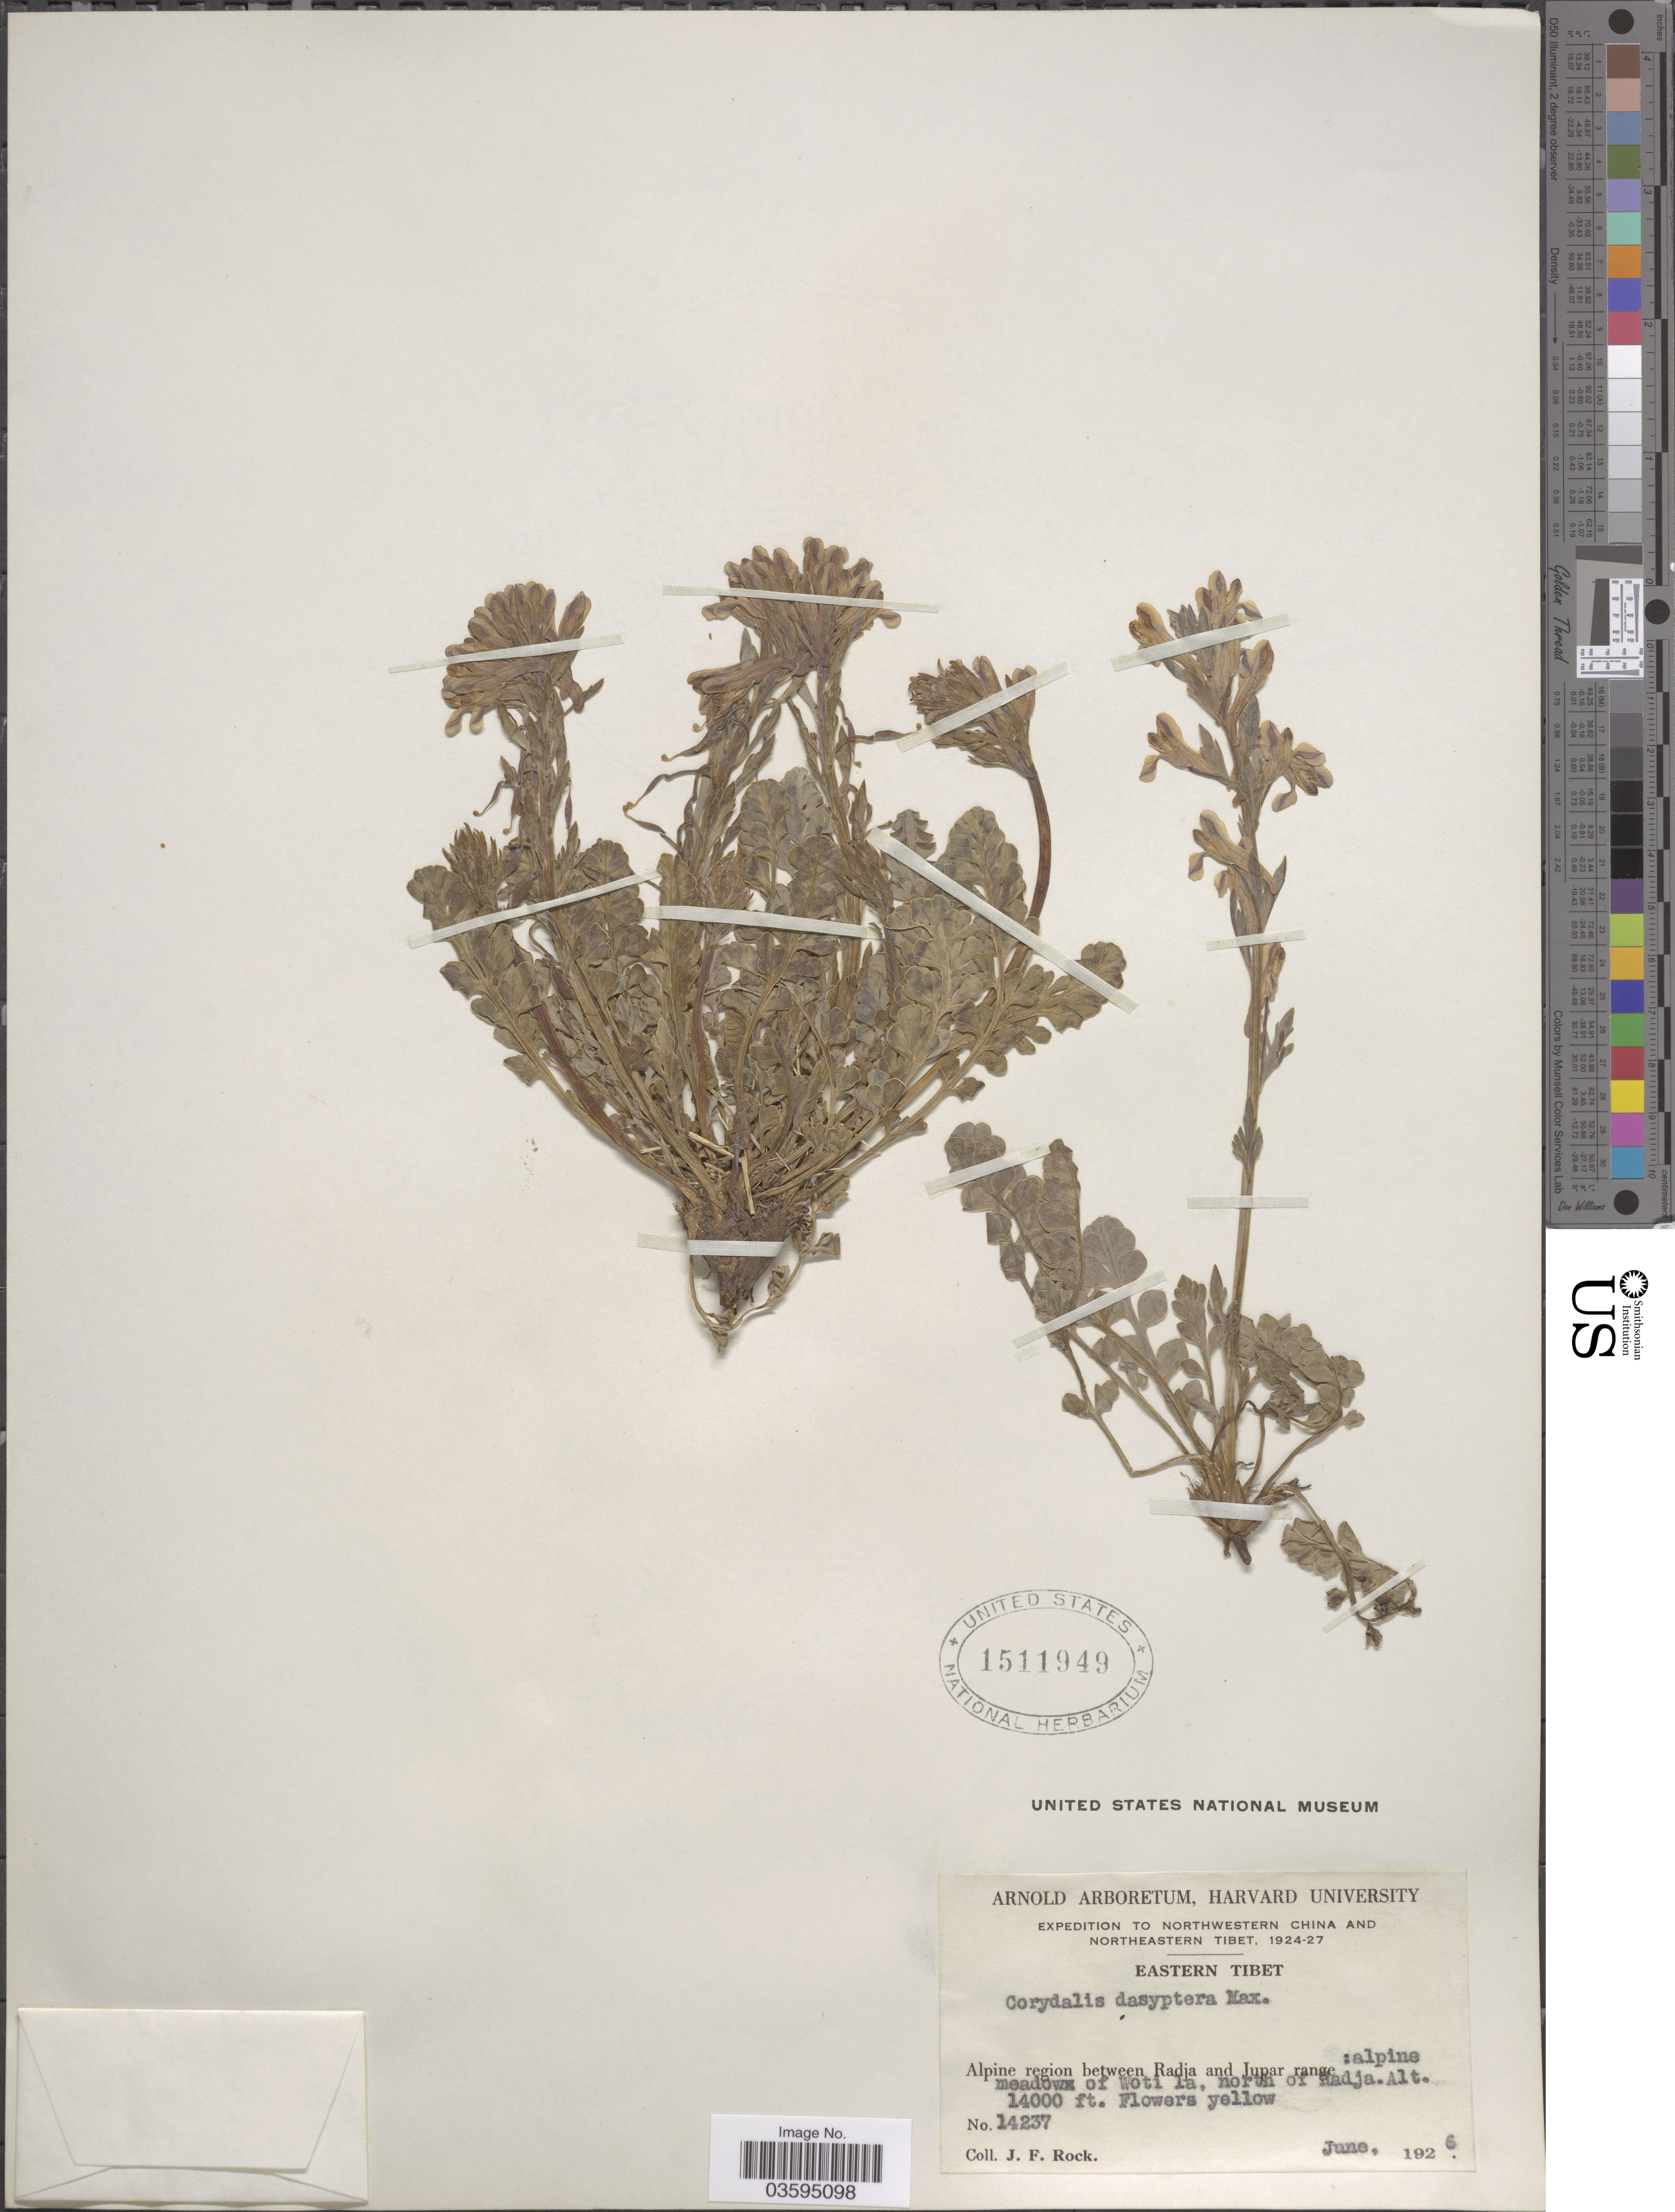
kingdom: Plantae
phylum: Tracheophyta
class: Magnoliopsida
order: Ranunculales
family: Papaveraceae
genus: Corydalis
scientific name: Corydalis dasyptera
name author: Maxim.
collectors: J. Rock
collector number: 14237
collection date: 1926-06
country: China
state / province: Xizang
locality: Eastern Tibet. Alpine region between Radja and Jupar range: alpine meadows of Woti la, north of Radja.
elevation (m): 4267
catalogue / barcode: US 1511949